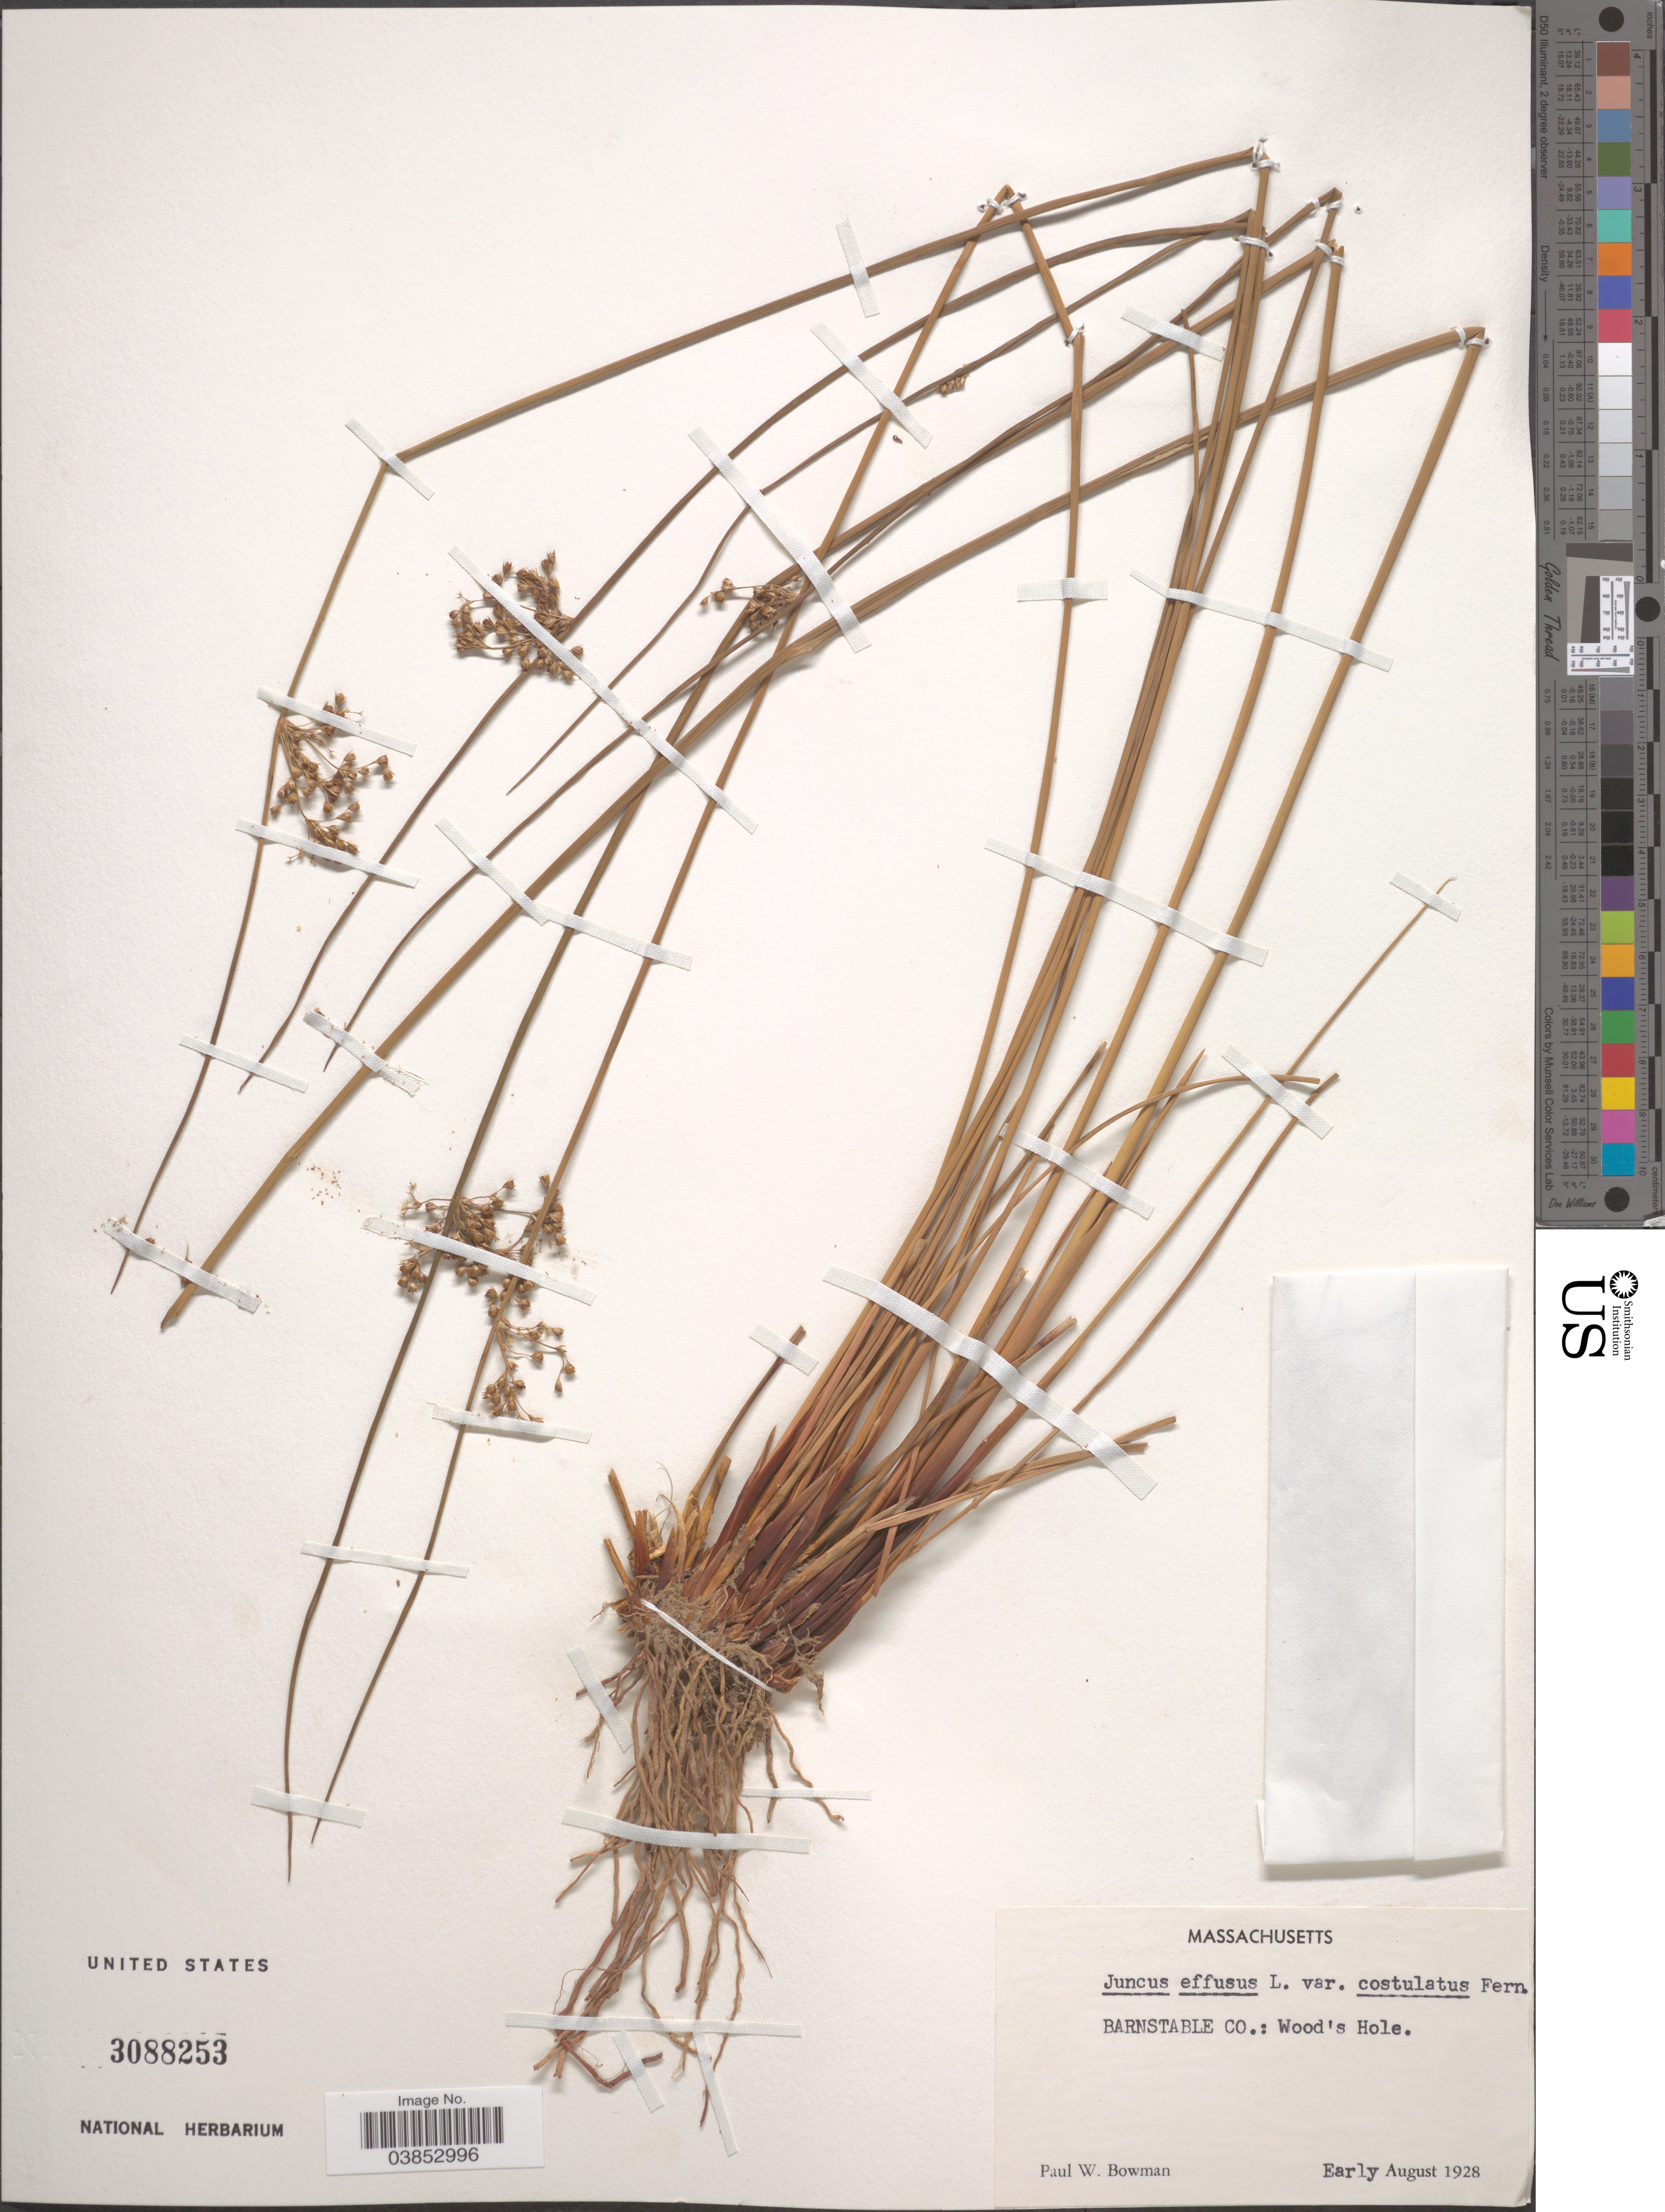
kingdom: Plantae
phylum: Tracheophyta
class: Liliopsida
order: Poales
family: Juncaceae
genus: Juncus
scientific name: Juncus effusus var. costulatus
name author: Fernald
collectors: P. Bowman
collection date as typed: Early August 1928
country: United States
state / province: Massachusetts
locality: Barnstable Co.: Wood's Hole.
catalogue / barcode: US 3088253